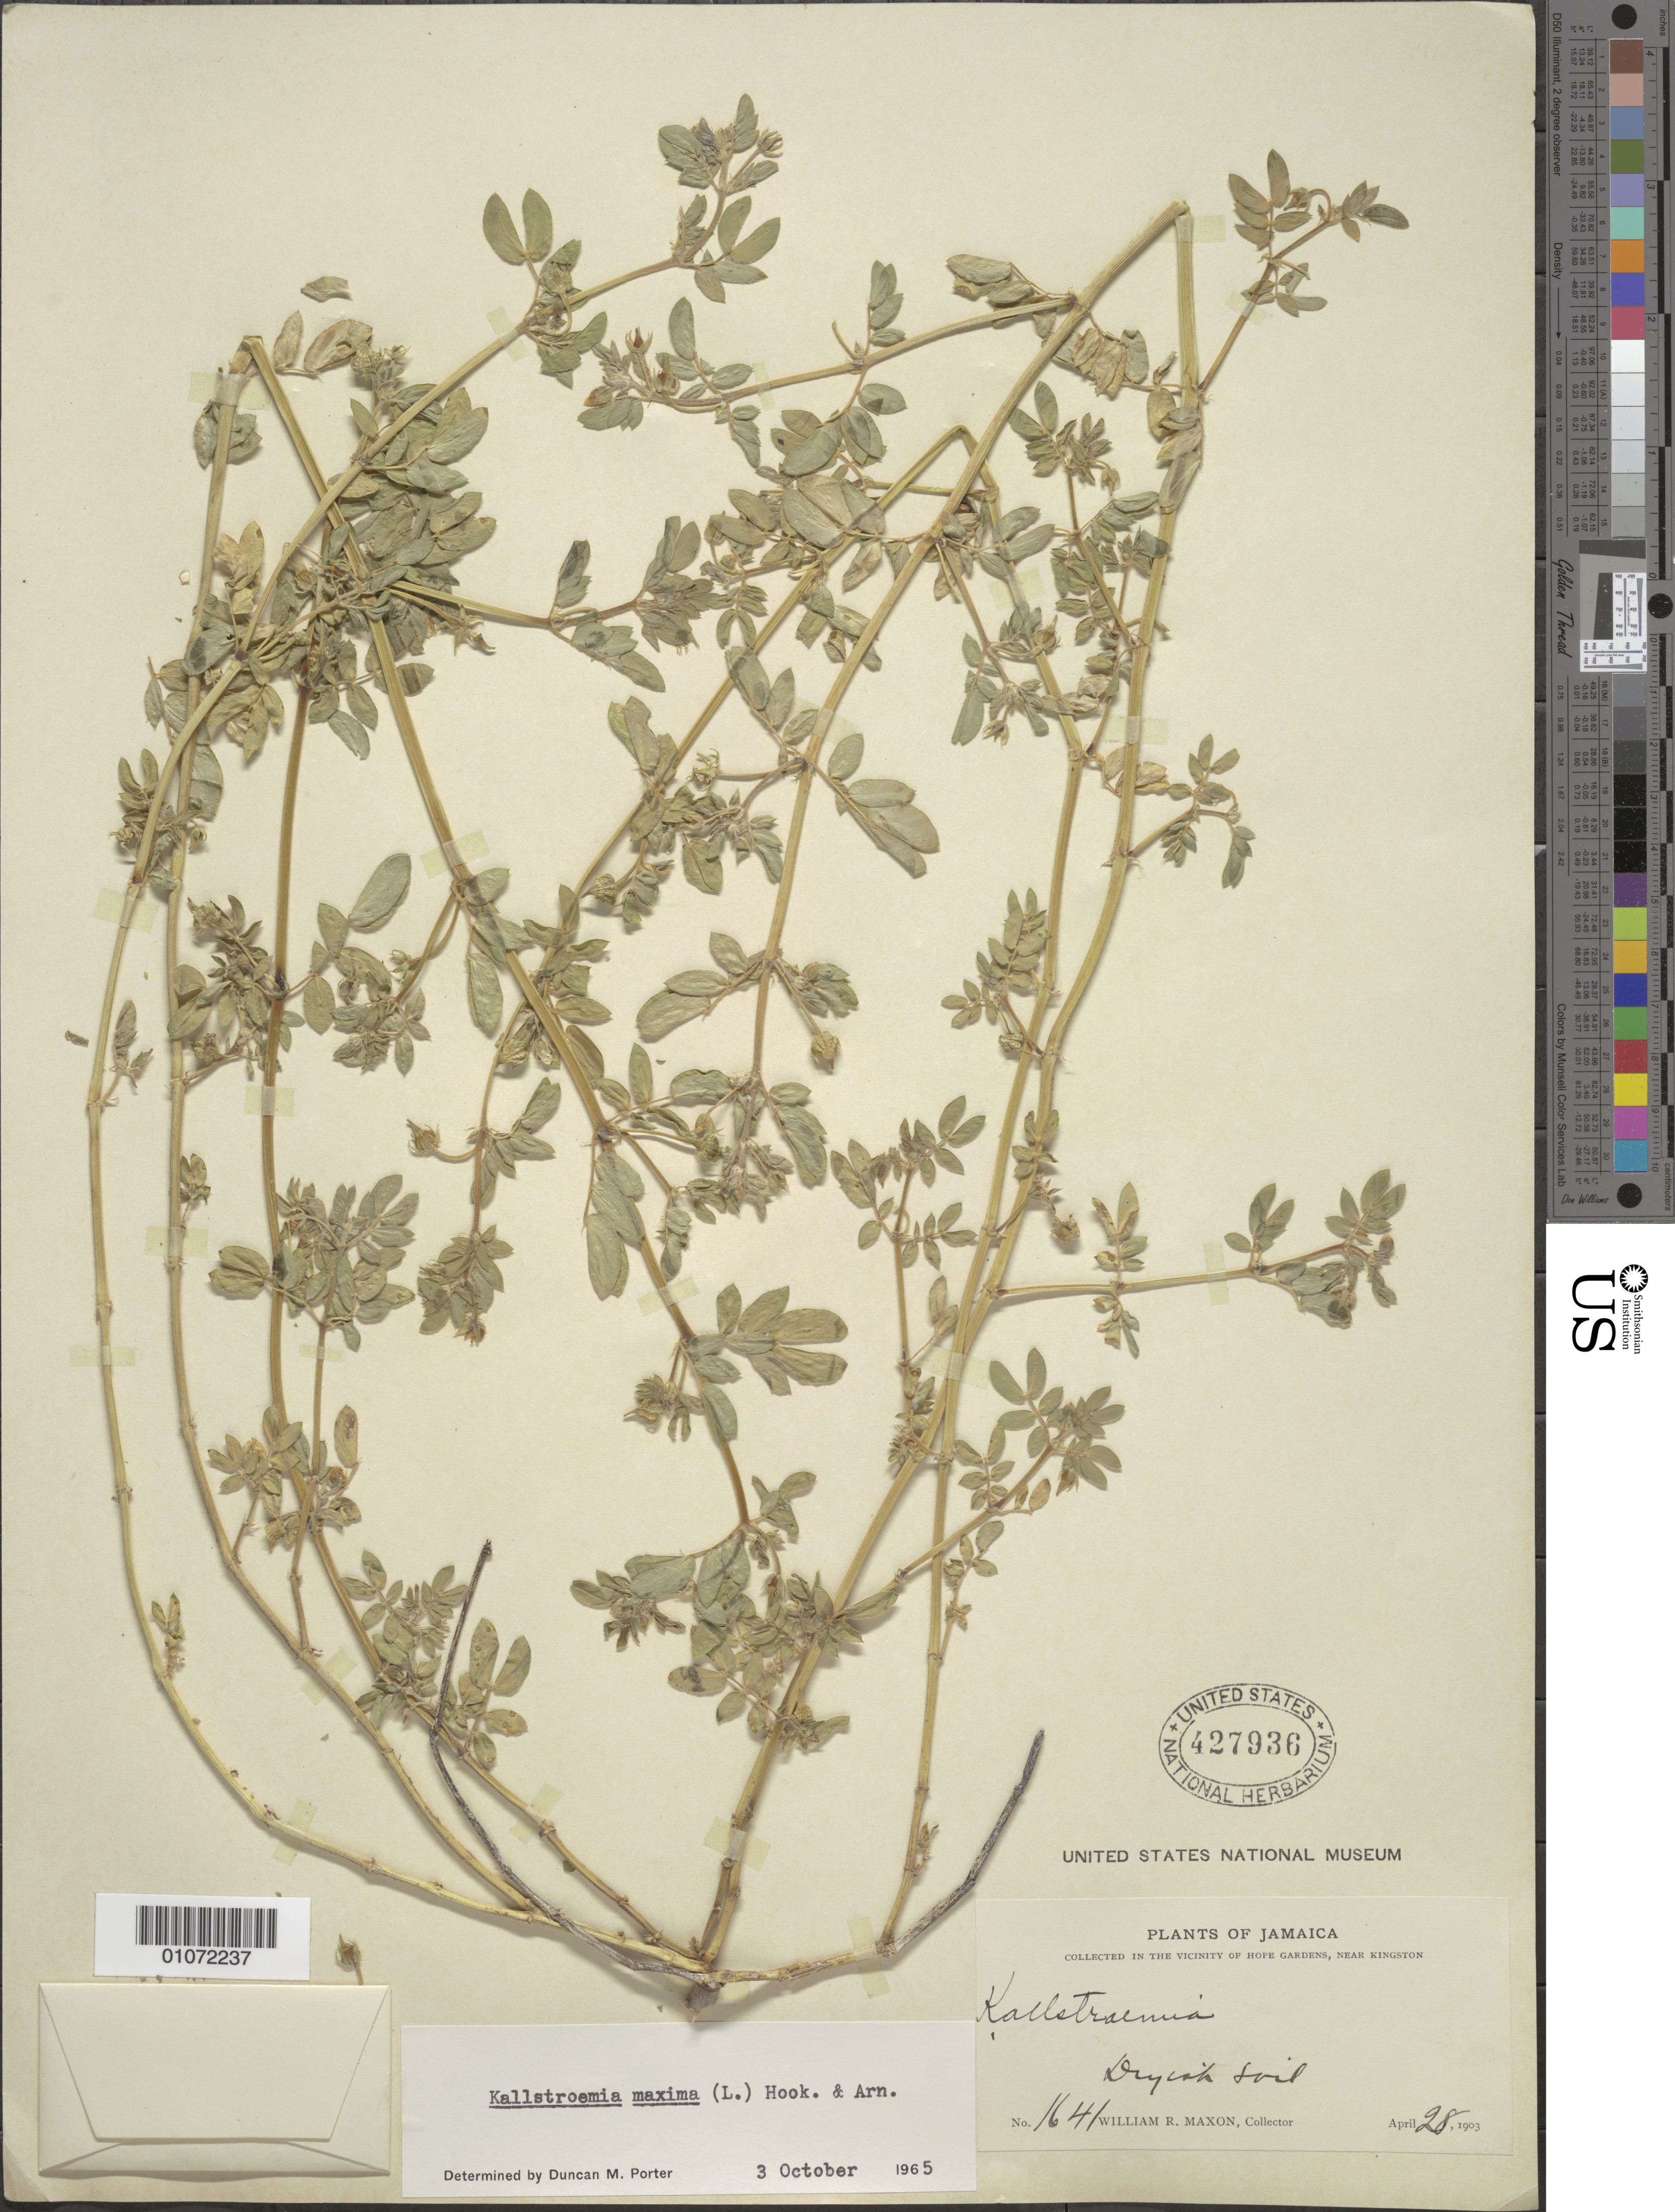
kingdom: Plantae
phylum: Tracheophyta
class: Magnoliopsida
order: Zygophyllales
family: Zygophyllaceae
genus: Kallstroemia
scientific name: Kallstroemia maxima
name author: (L.) Hook. & Arn.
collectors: W. R. Maxon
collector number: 1641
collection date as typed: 28 Apr 1903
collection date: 1903-04-28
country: Jamaica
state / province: Kingston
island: Jamaica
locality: Vicinity of Hope Gardens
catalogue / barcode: US 427936